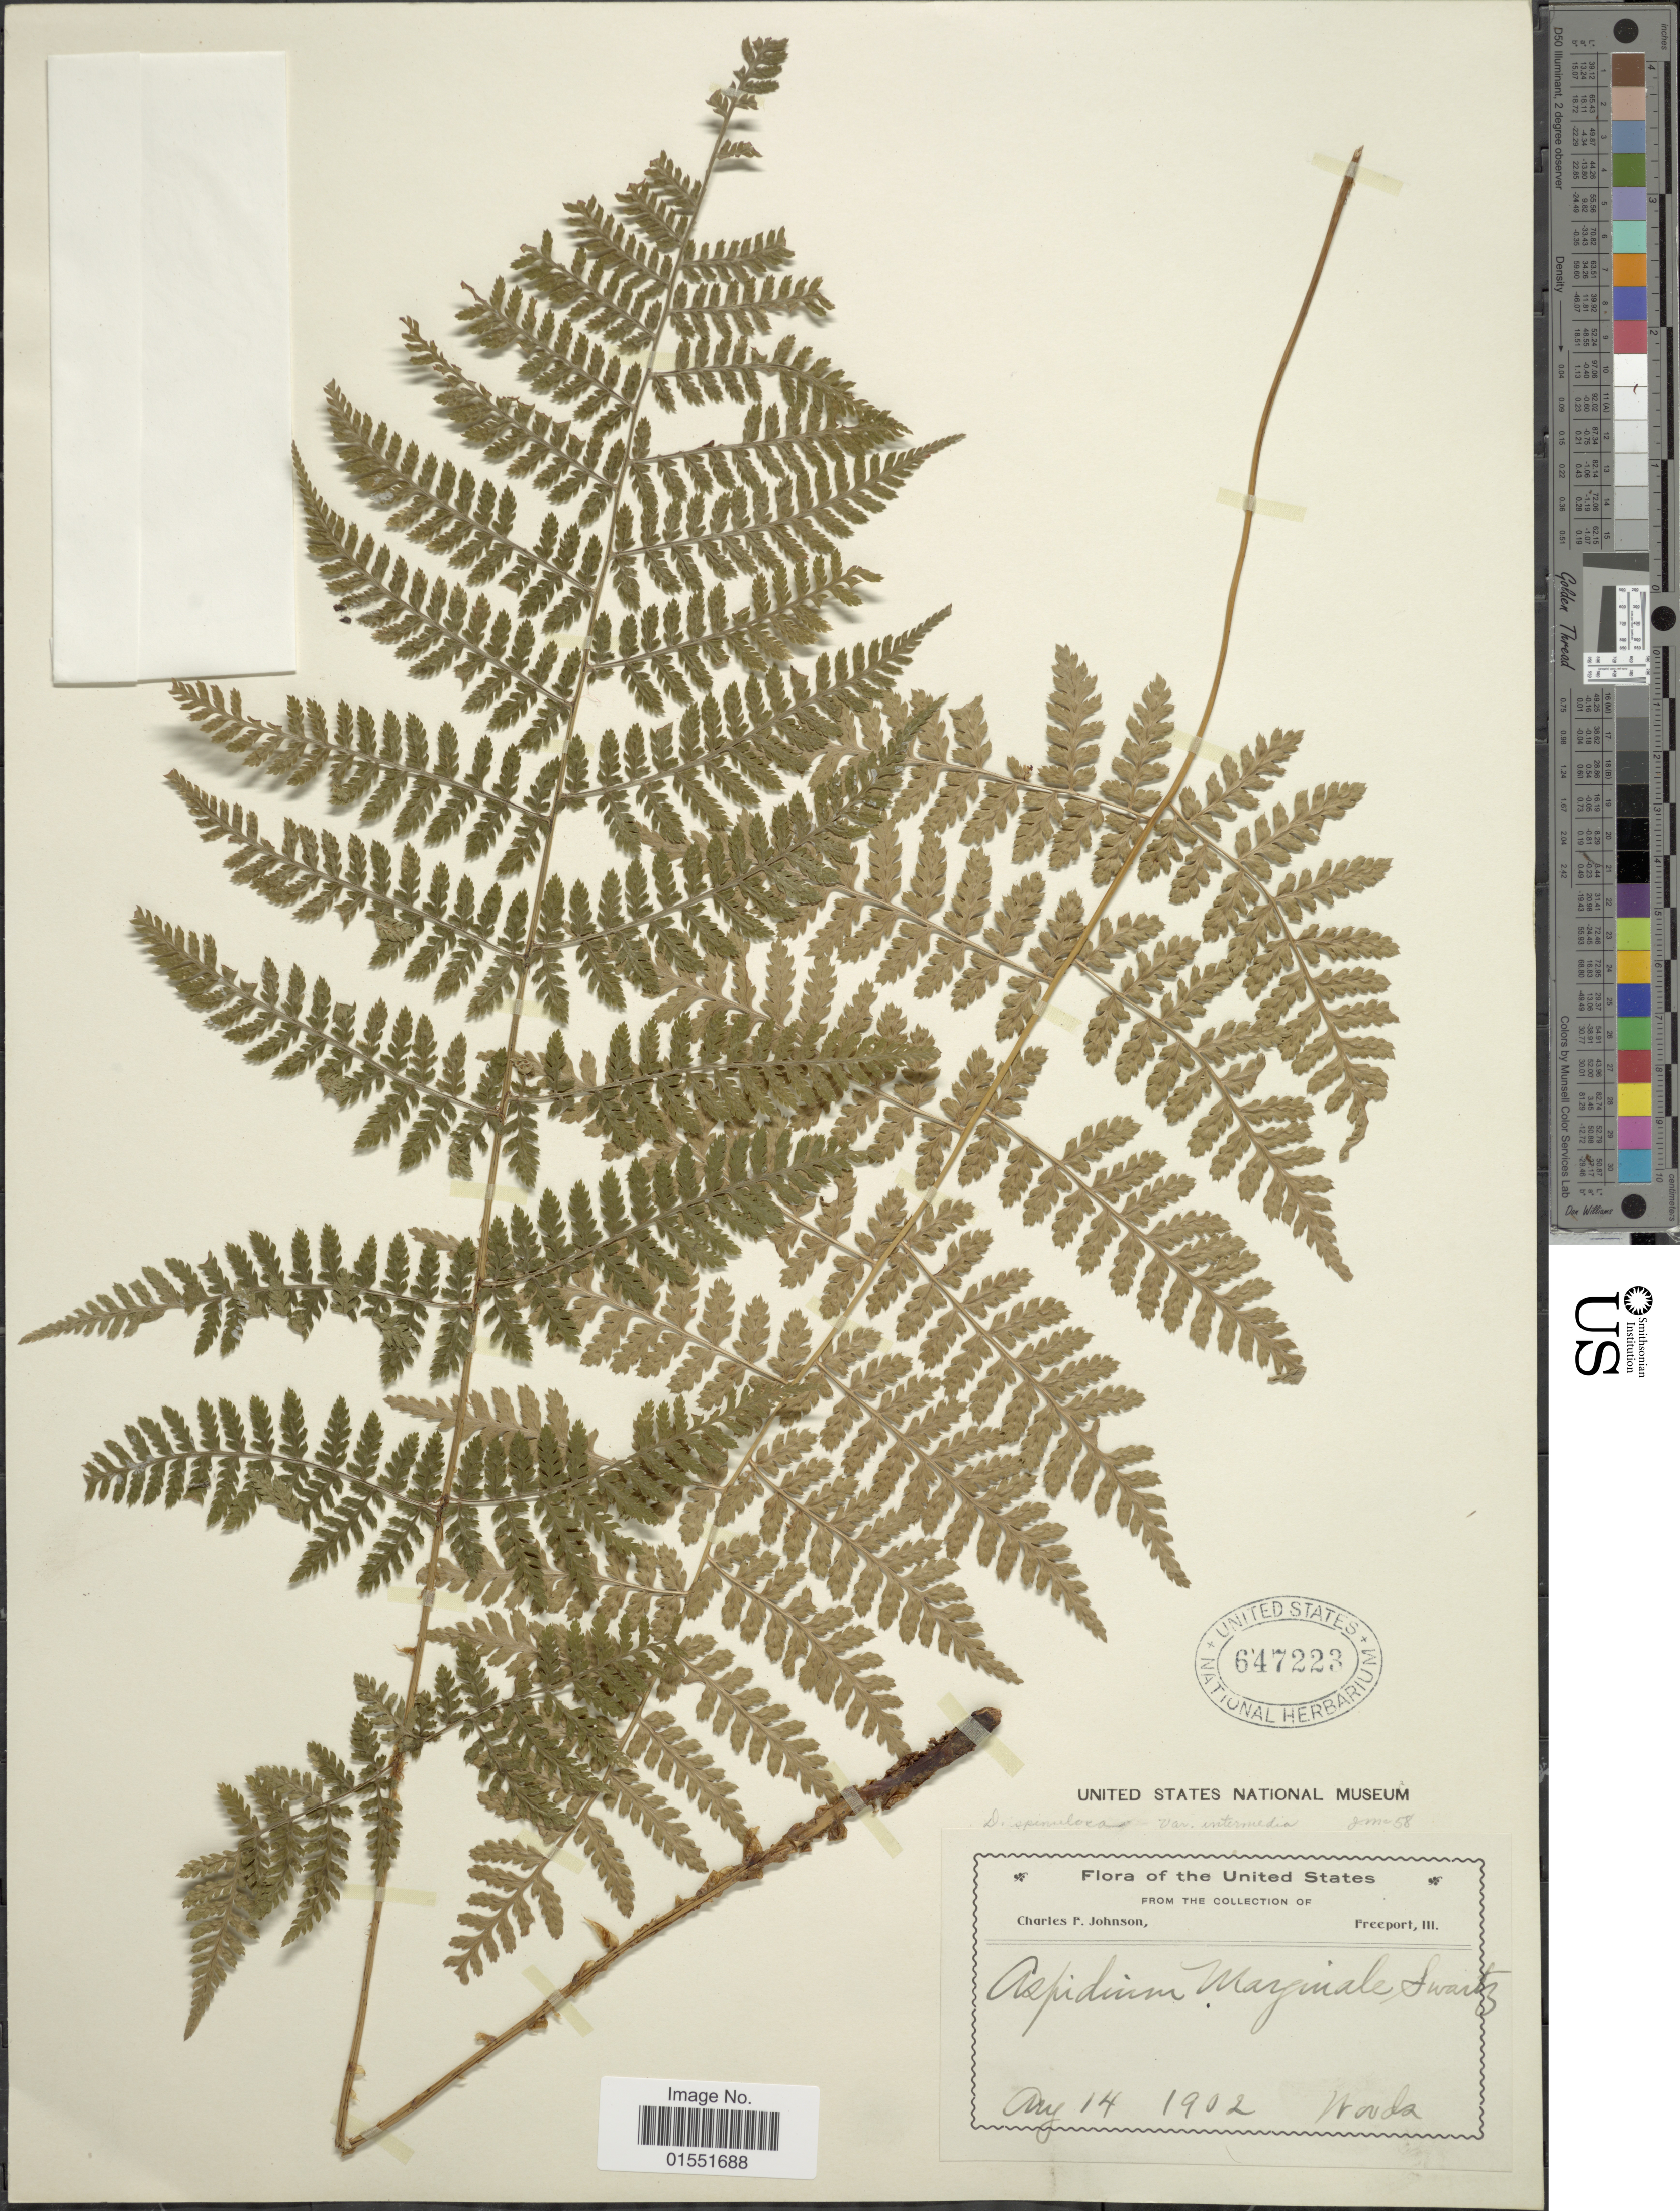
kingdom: Plantae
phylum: Tracheophyta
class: Polypodiopsida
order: Polypodiales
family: Dryopteridaceae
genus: Dryopteris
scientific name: Dryopteris intermedia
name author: (Muhl.) A. Gray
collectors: C. F. Johnson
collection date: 1902-08-14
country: United States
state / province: Illinois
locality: Freeport. Woods.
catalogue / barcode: US 647223